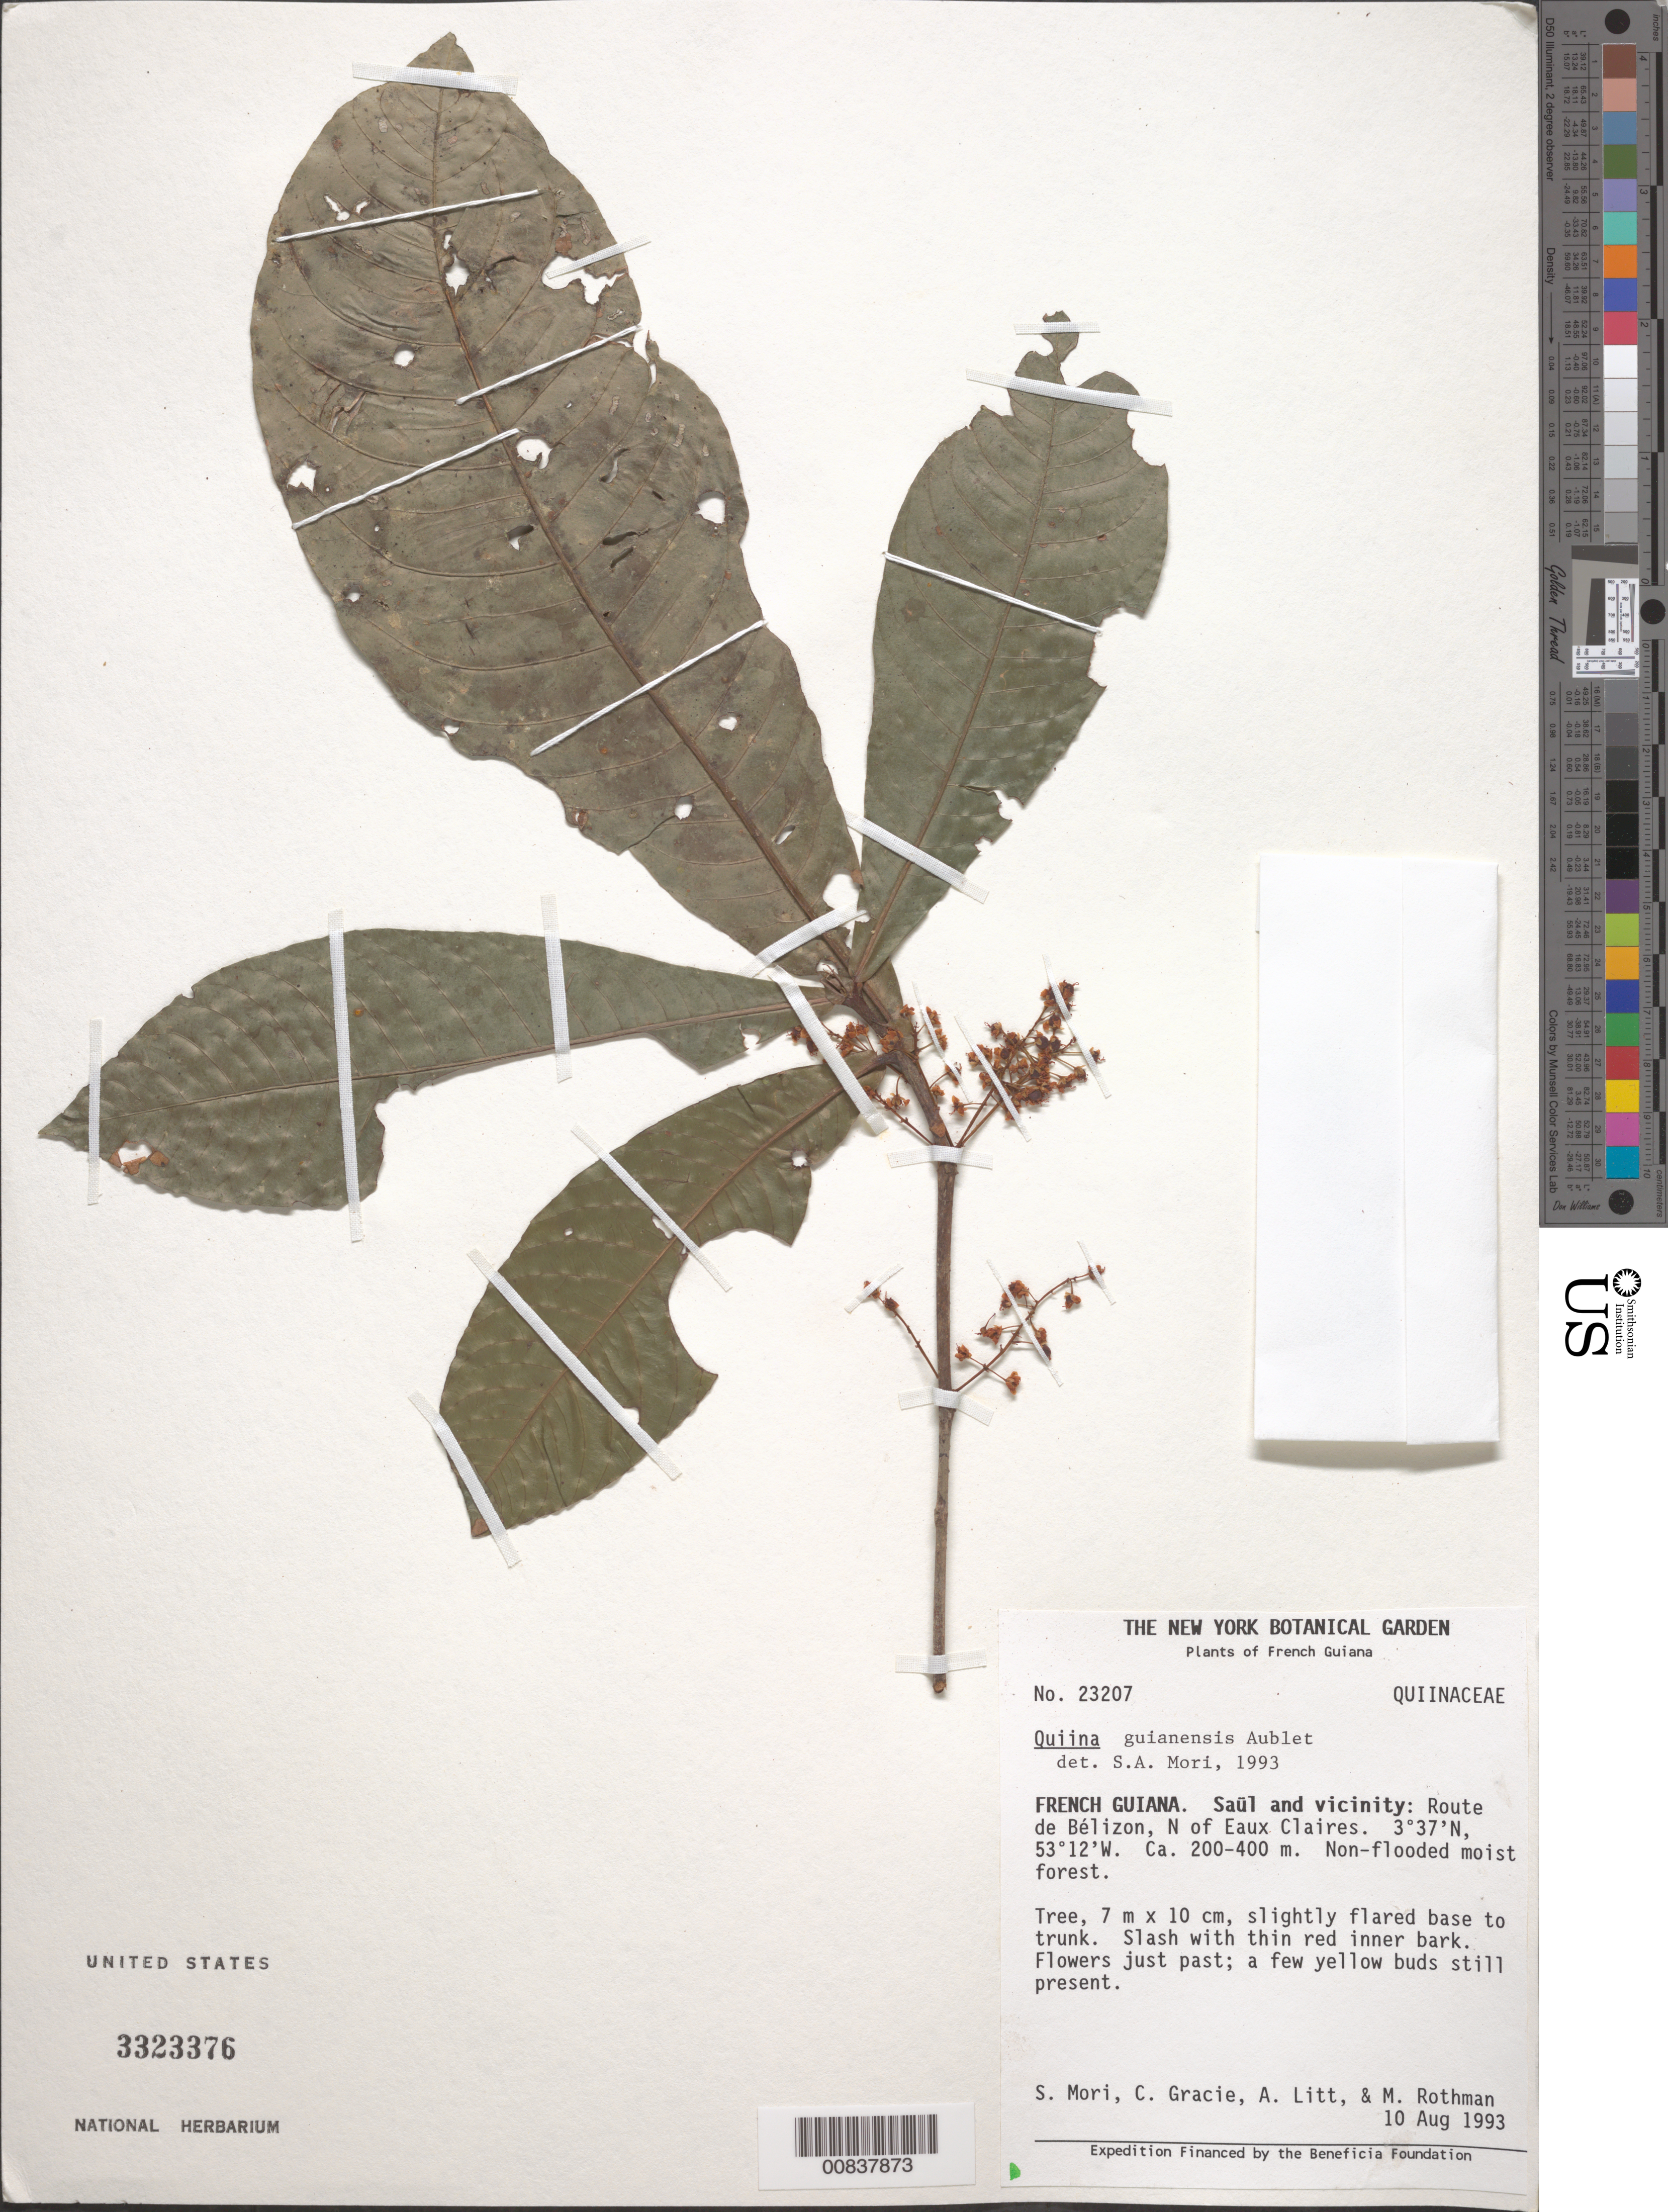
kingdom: Plantae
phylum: Tracheophyta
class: Magnoliopsida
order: Malpighiales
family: Quiinaceae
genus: Quiina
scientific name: Quiina guianensis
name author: Aubl.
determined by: Mori, Scott A.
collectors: S. Mori, H. van der Werff, M. Rothman & S. George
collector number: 23207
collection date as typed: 10-Aug-93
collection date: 1993-08-10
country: French Guiana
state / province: Saint-Laurent-du-Maroni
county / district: Saül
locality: Saül and vic., Route de Bélizon, N of Eaux Claires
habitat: Non-flooded moist forest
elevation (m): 200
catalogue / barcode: US 3323376